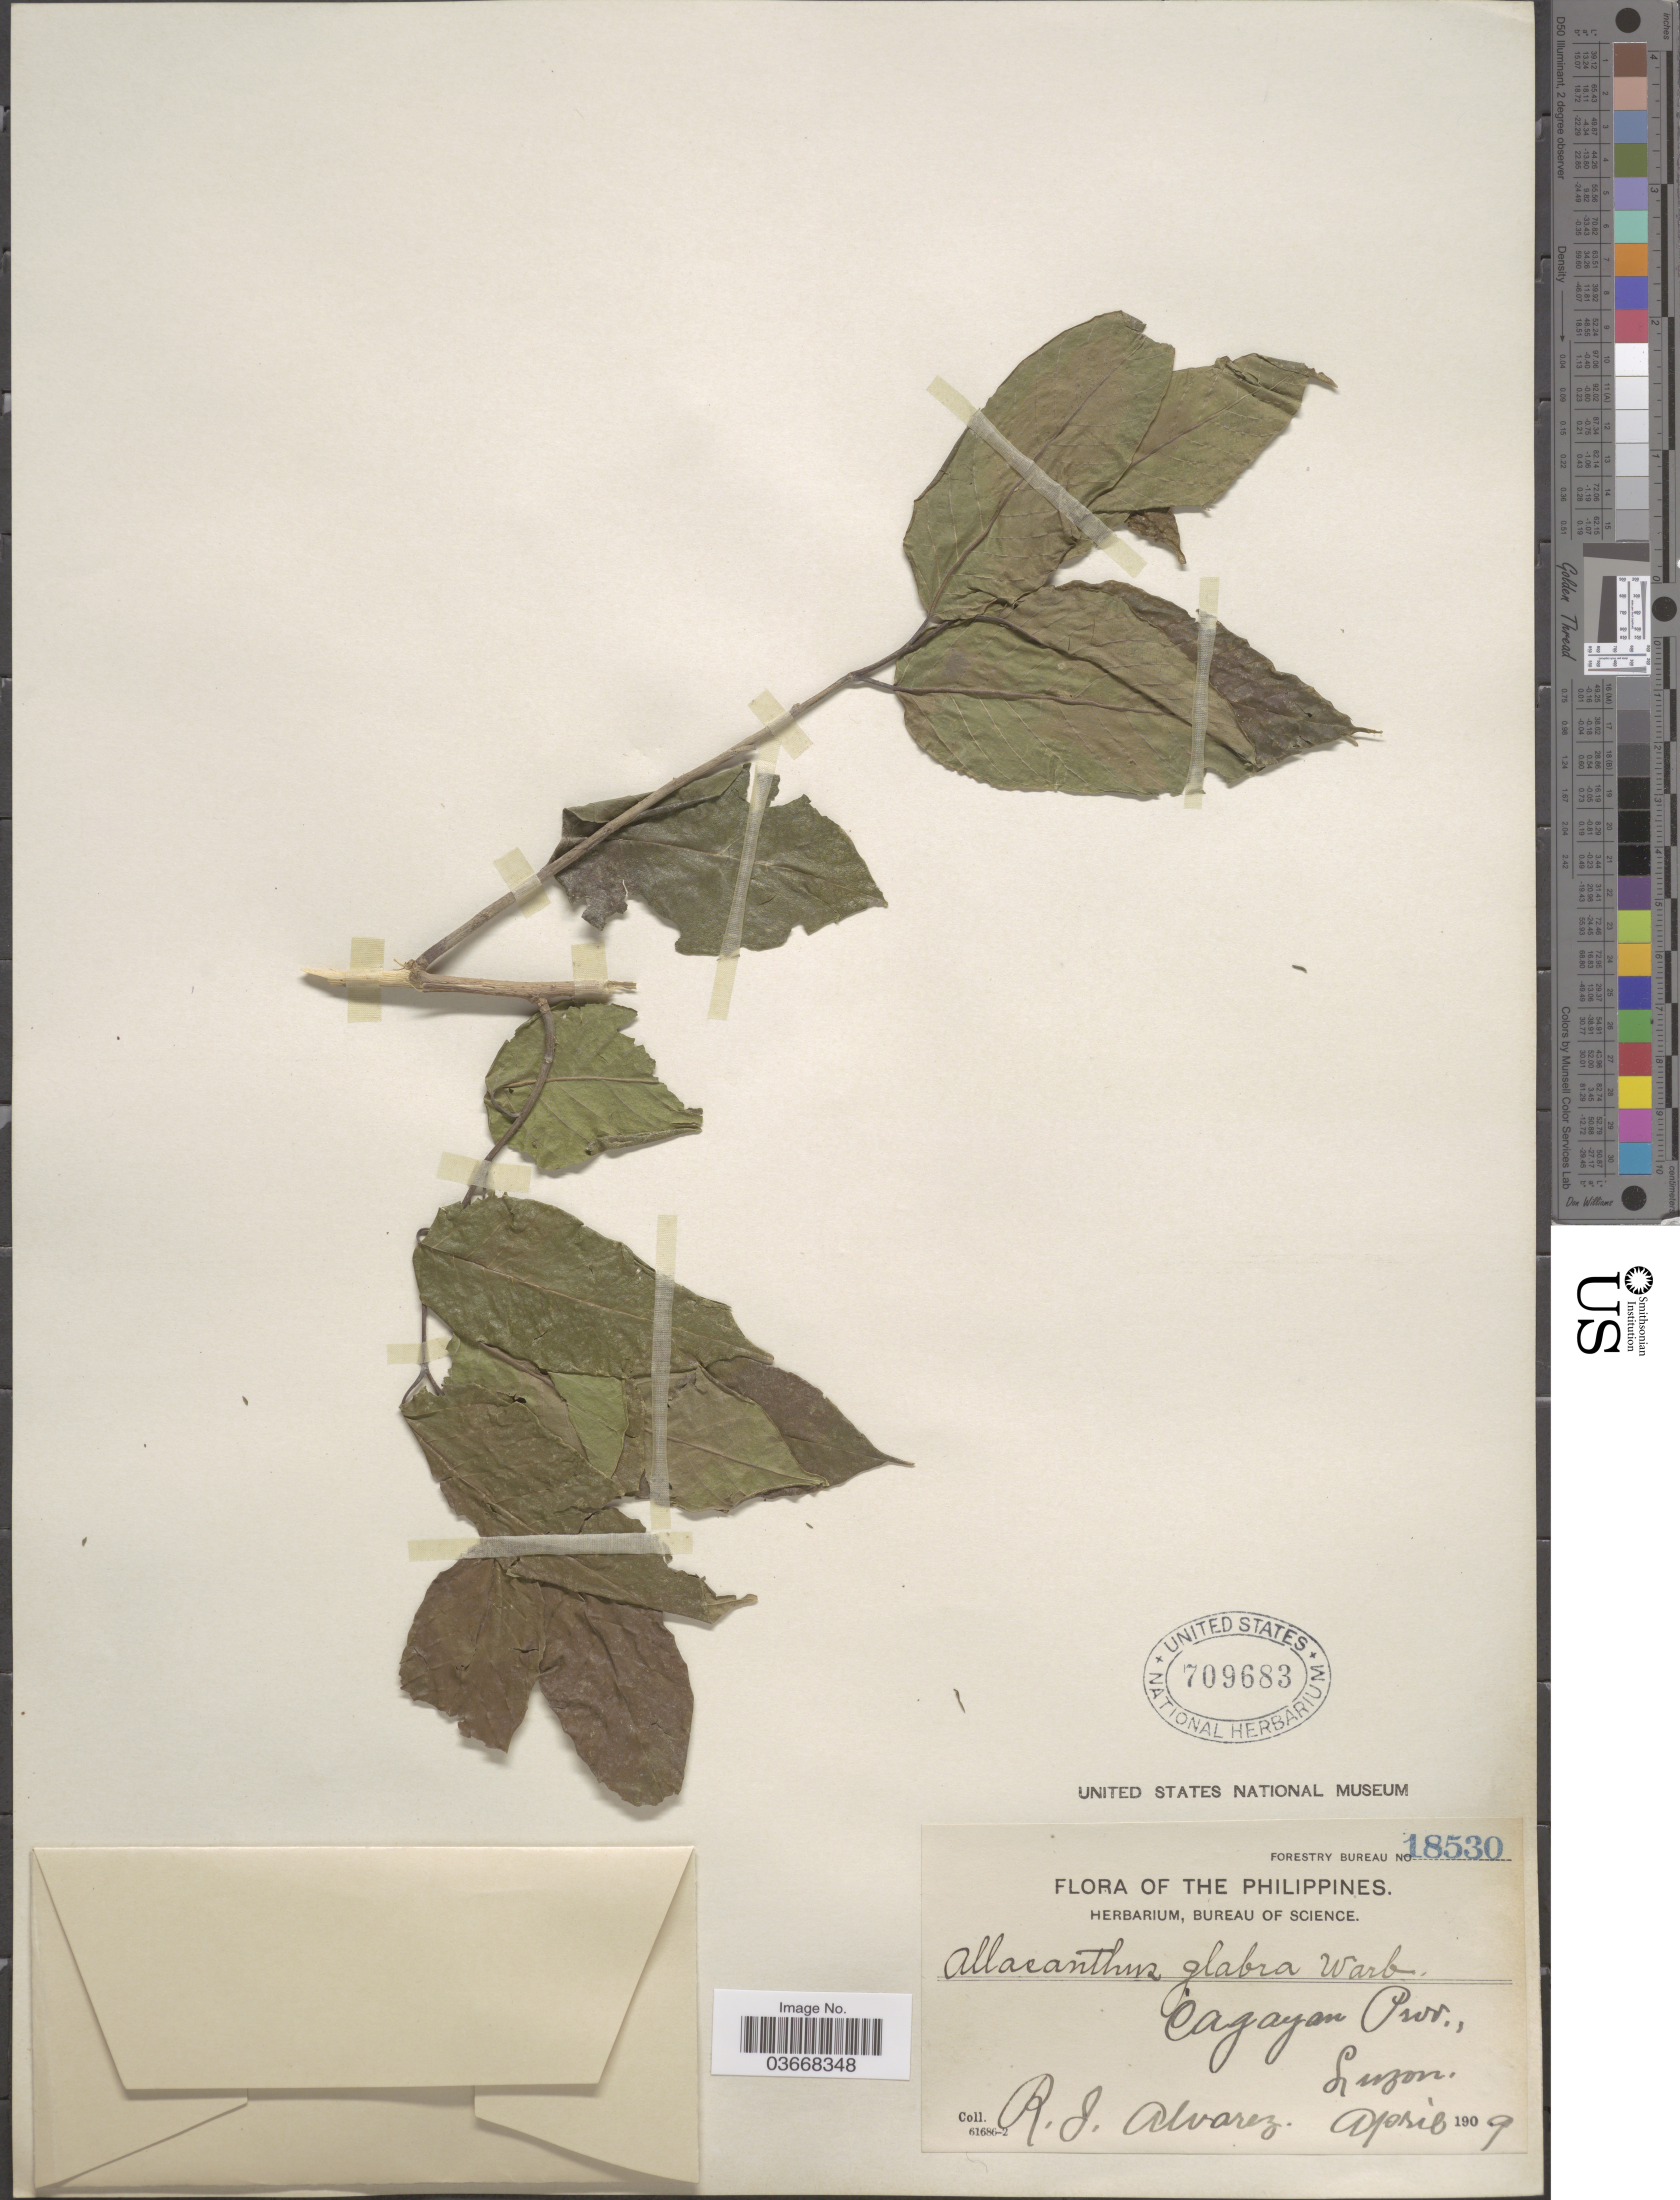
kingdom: Plantae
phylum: Tracheophyta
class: Magnoliopsida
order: Rosales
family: Moraceae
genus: Allaeanthus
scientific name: Allaeanthus luzonicus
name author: Fern.-Vill.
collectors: R. Alvarez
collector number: Forestry Bureau 18530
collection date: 1909-04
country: Philippines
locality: Cagayan Prov., Luzon.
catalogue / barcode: US 709683